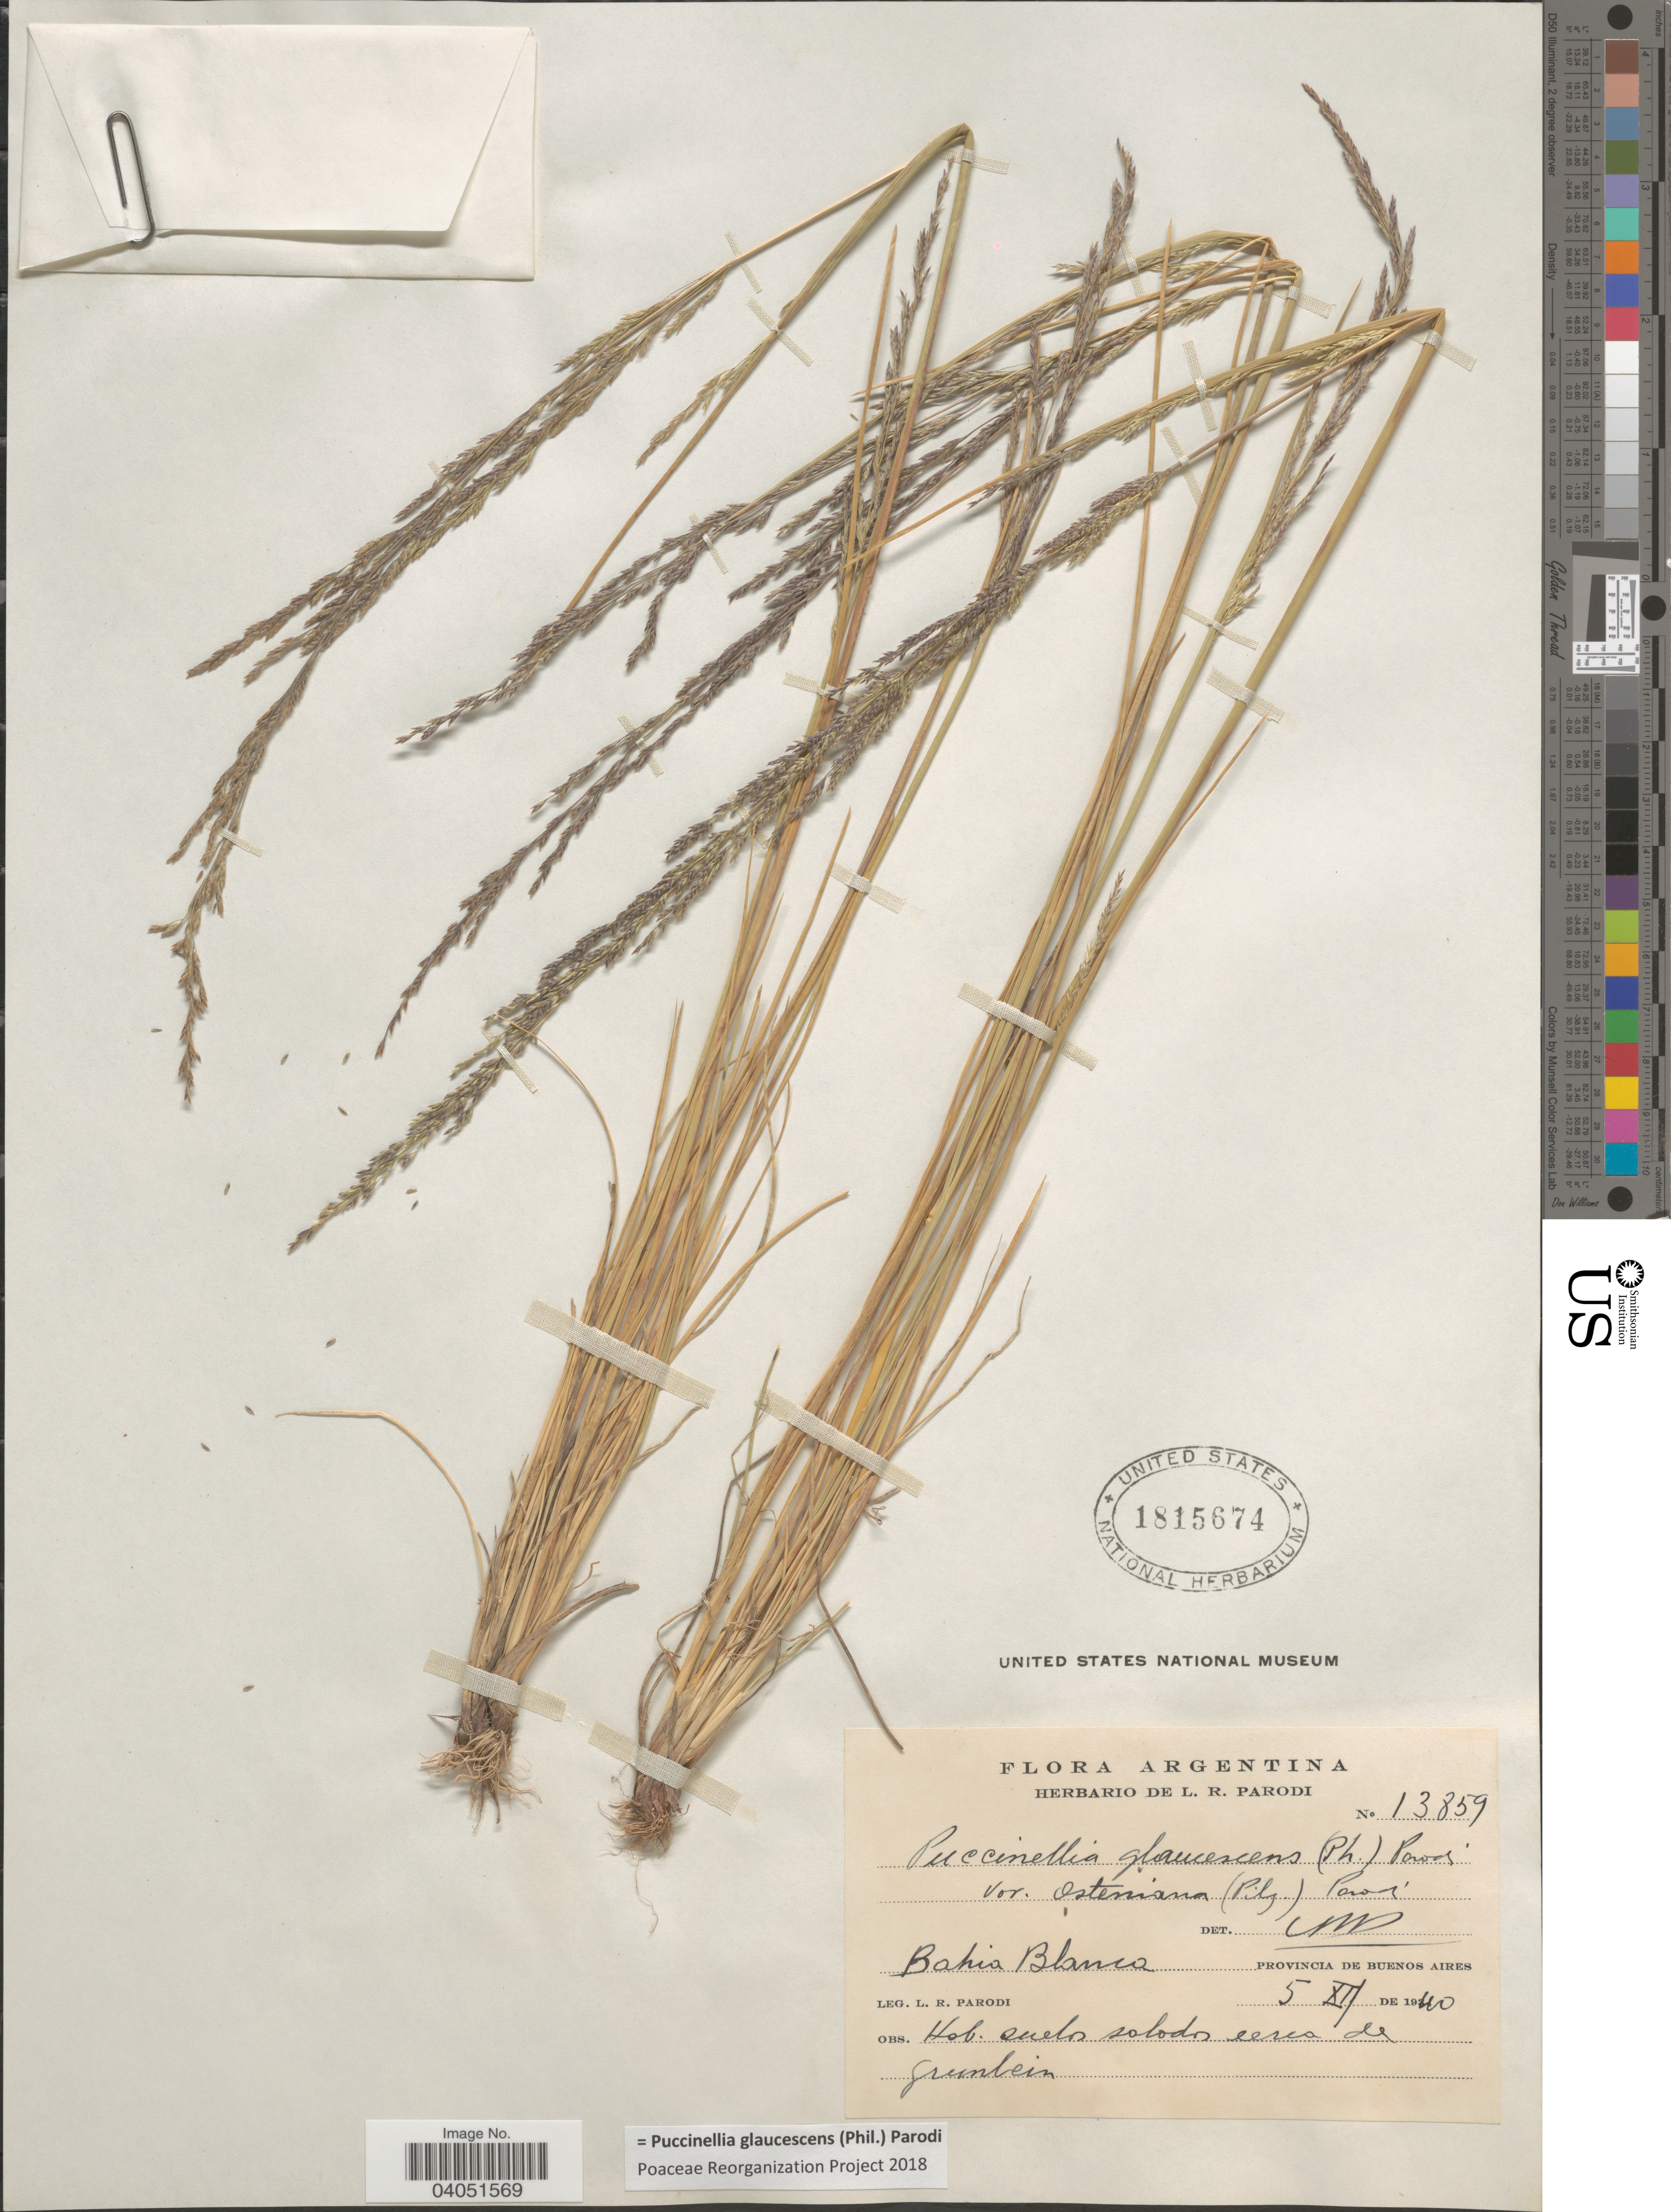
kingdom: Plantae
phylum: Tracheophyta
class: Liliopsida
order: Poales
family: Poaceae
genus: Puccinellia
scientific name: Puccinellia glaucescens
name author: (Phil.) Parodi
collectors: L. R. Parodi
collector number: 13859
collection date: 1940-12-05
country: Argentina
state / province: Buenos Aires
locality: Bahia Blanco. Suelos solodos cerca de Grunbein.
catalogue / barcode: US 1815674